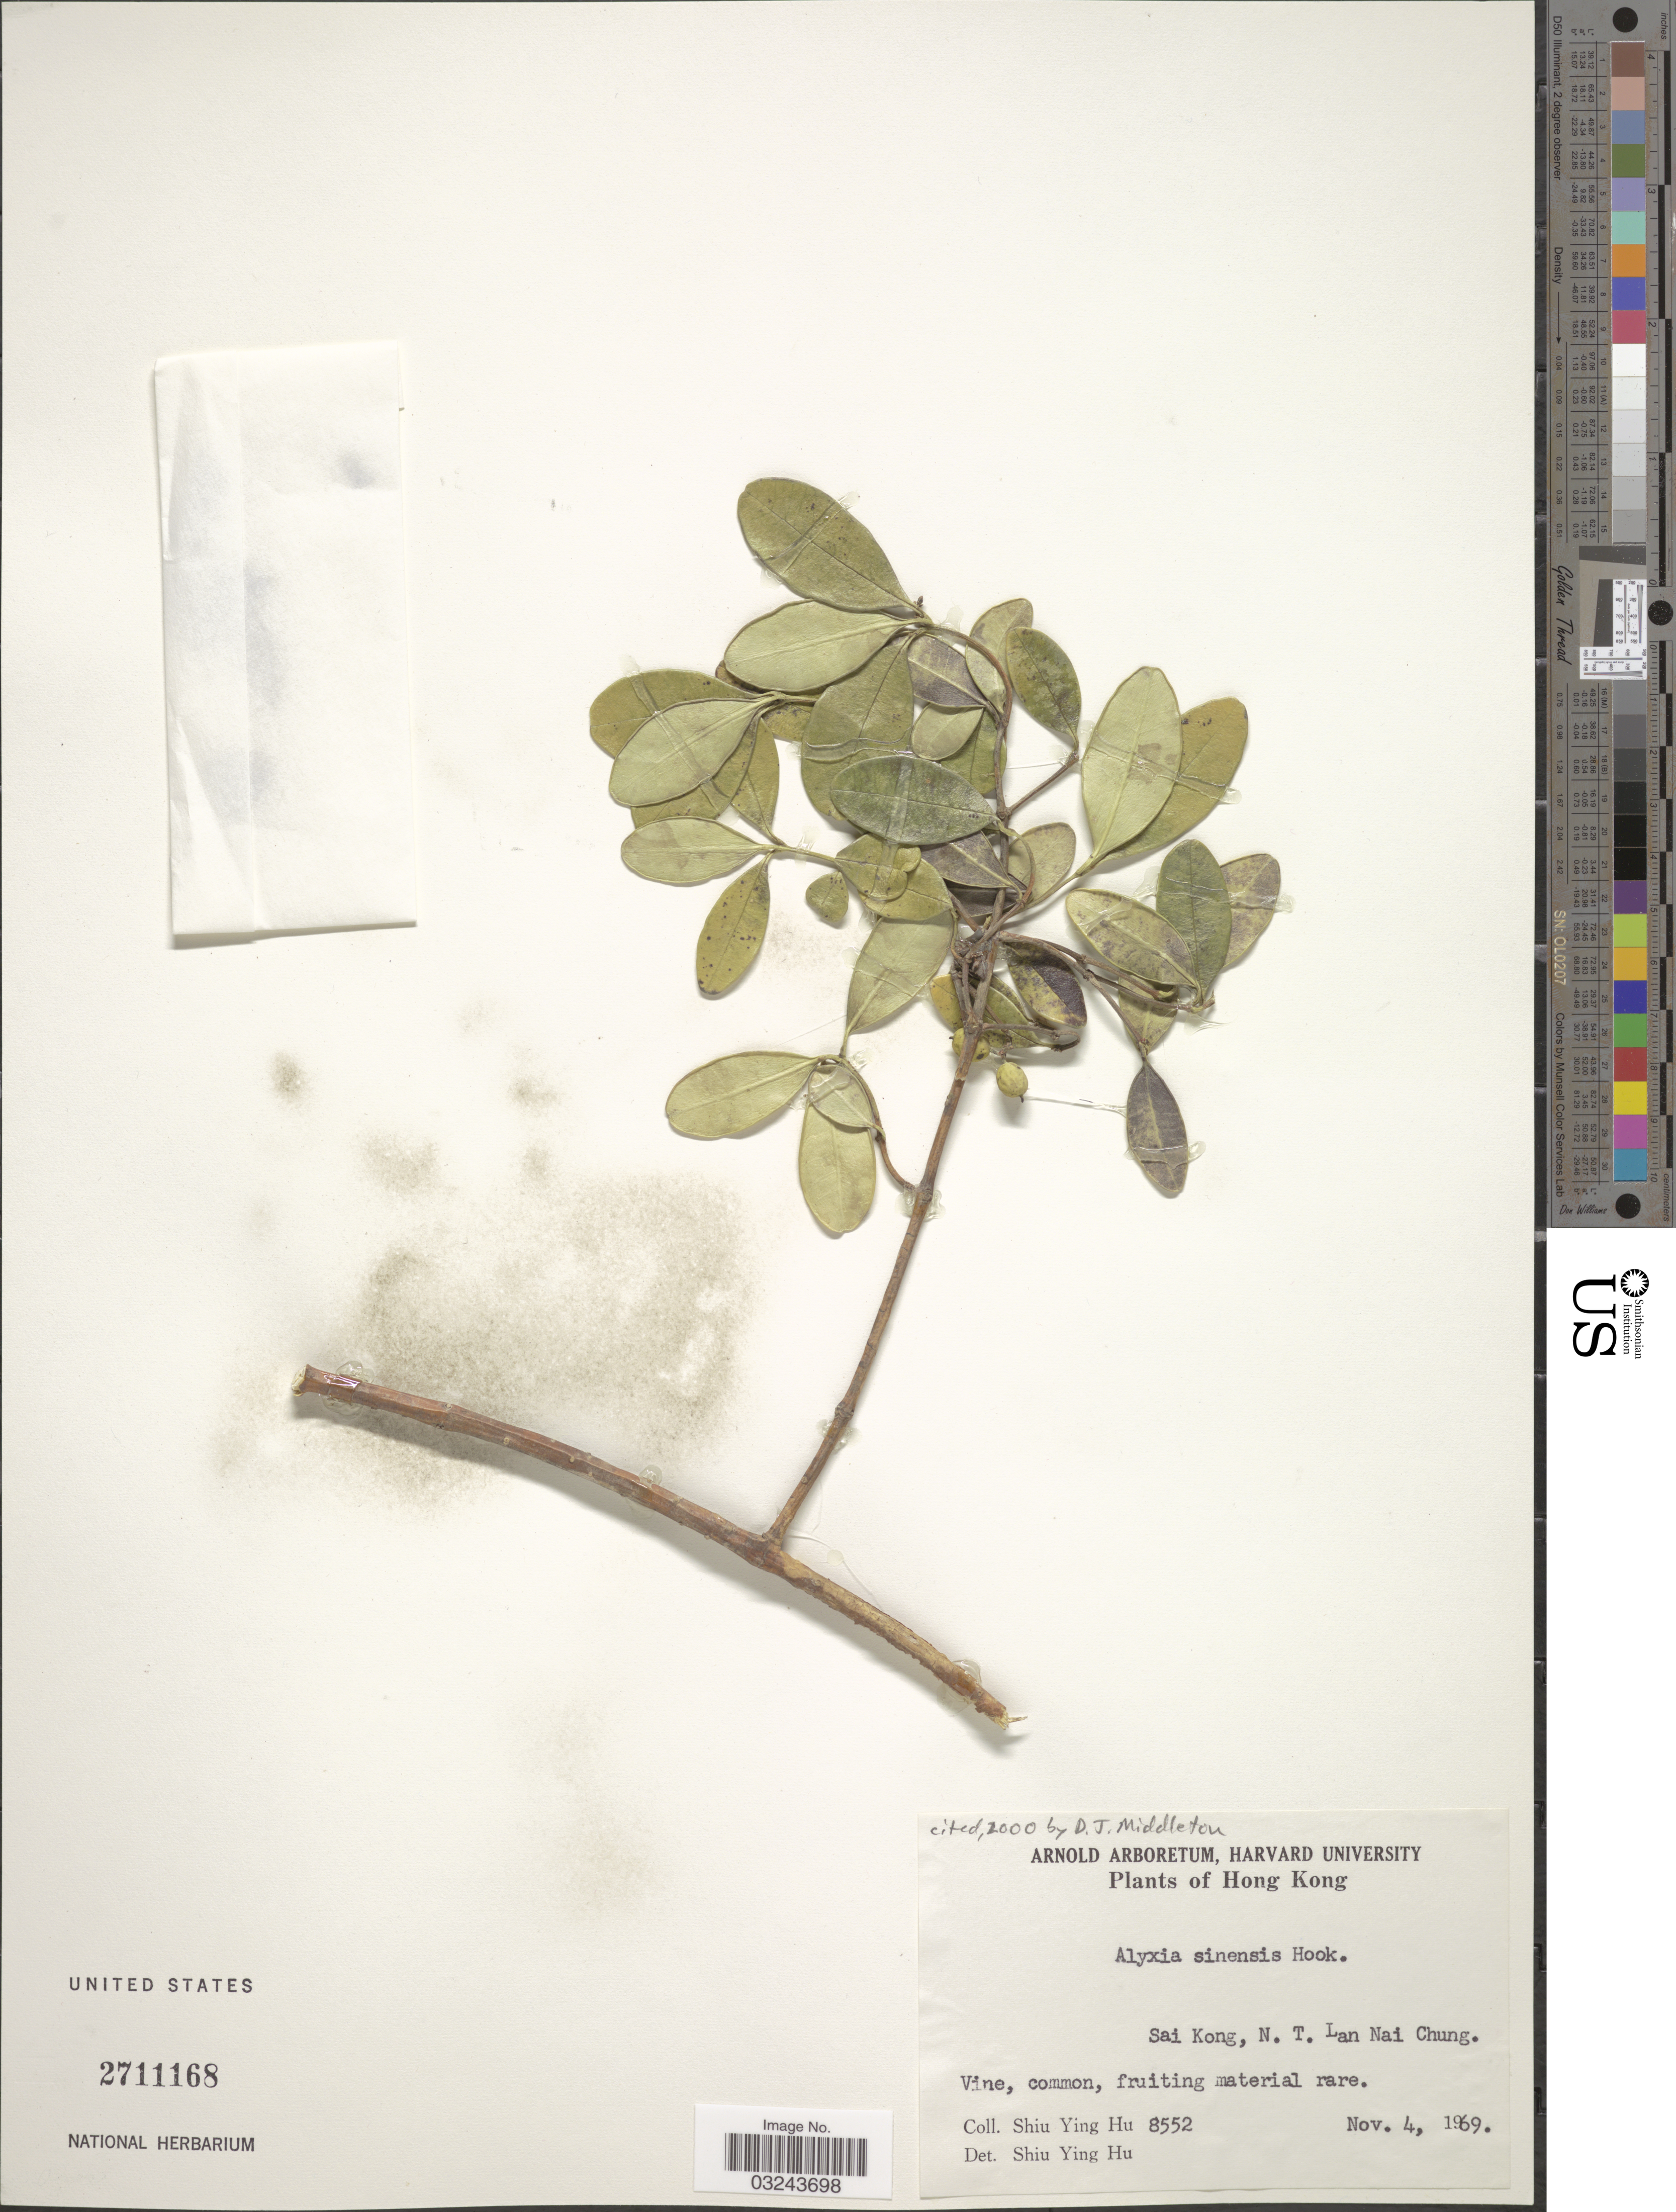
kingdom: Plantae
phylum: Tracheophyta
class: Magnoliopsida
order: Gentianales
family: Apocynaceae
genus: Alyxia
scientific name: Alyxia sinensis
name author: Champ. ex Benth.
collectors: S. Y. Hu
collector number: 8552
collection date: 1969-11-04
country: China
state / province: Hong Kong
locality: Sai Kong, N. T. Lan Nai Chung.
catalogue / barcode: US 2711168